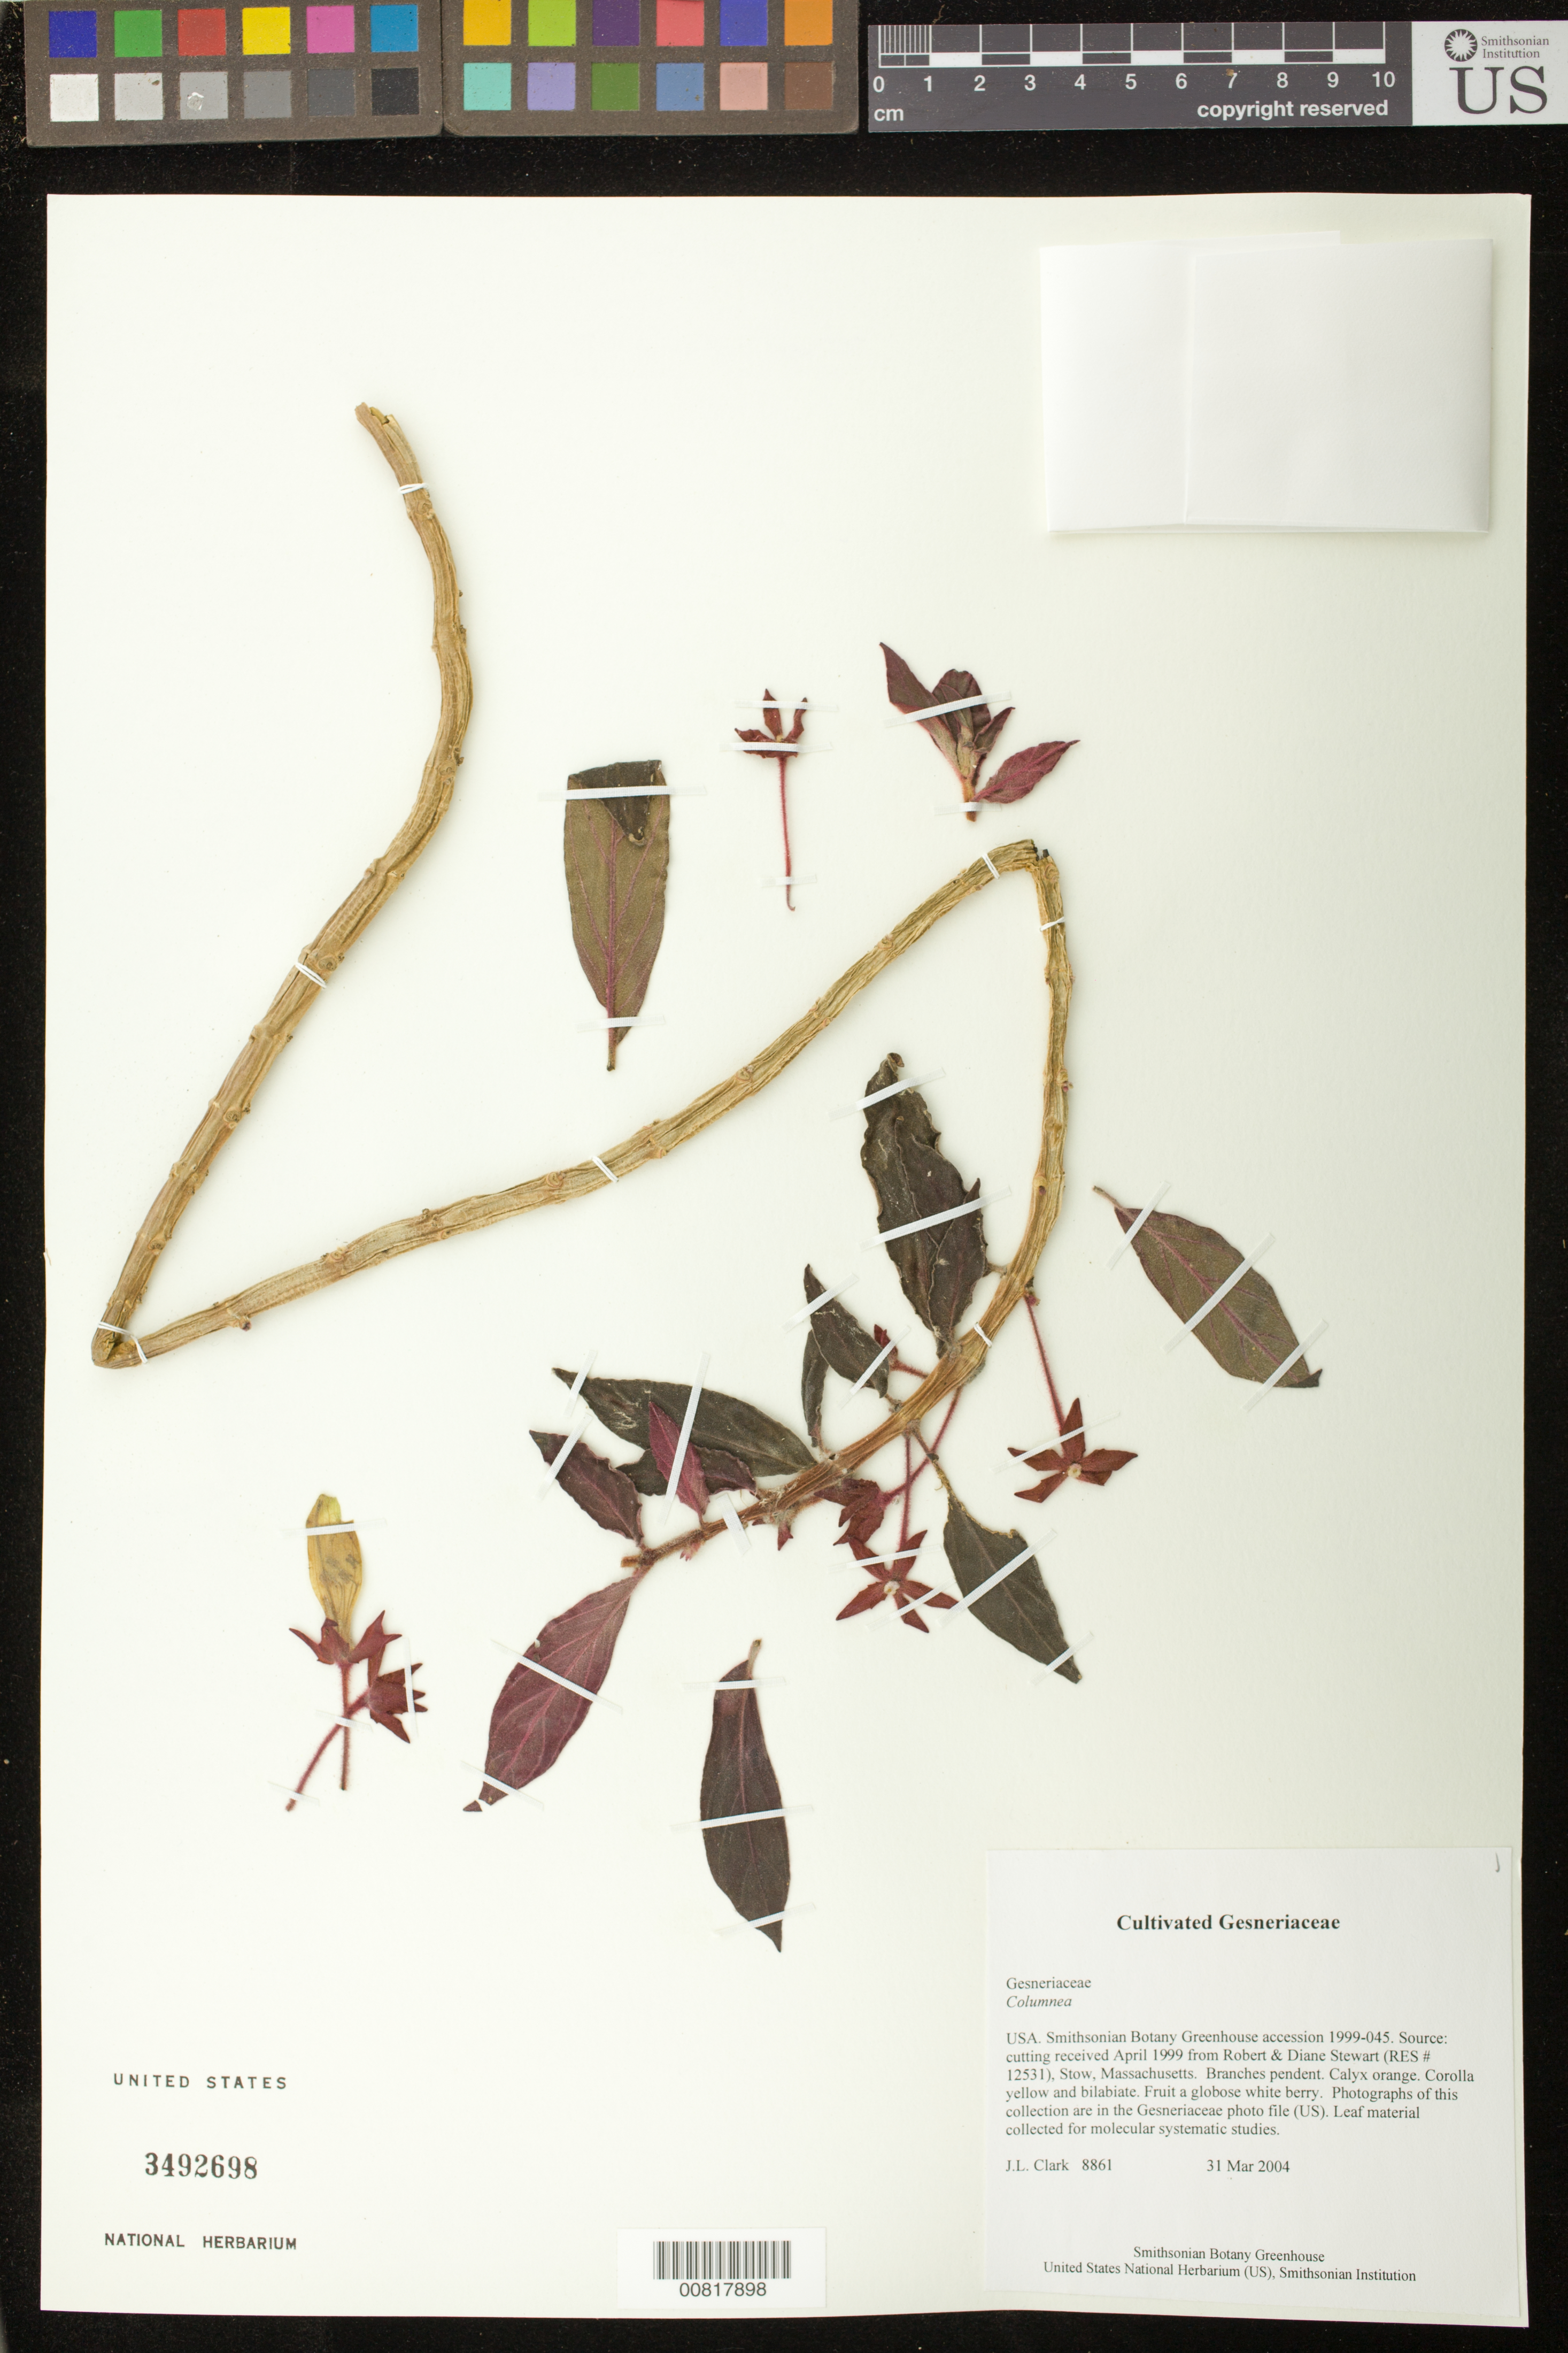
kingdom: Plantae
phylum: Tracheophyta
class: Magnoliopsida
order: Lamiales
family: Gesneriaceae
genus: Columnea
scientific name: Columnea sp.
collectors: J. L. Clark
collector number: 8861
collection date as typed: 31 Mar 2004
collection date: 2004-03-31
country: United States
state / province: District of Columbia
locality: Botany Research Greenhouses, Smithsonian Institution, Washington, DC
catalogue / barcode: US 3492698